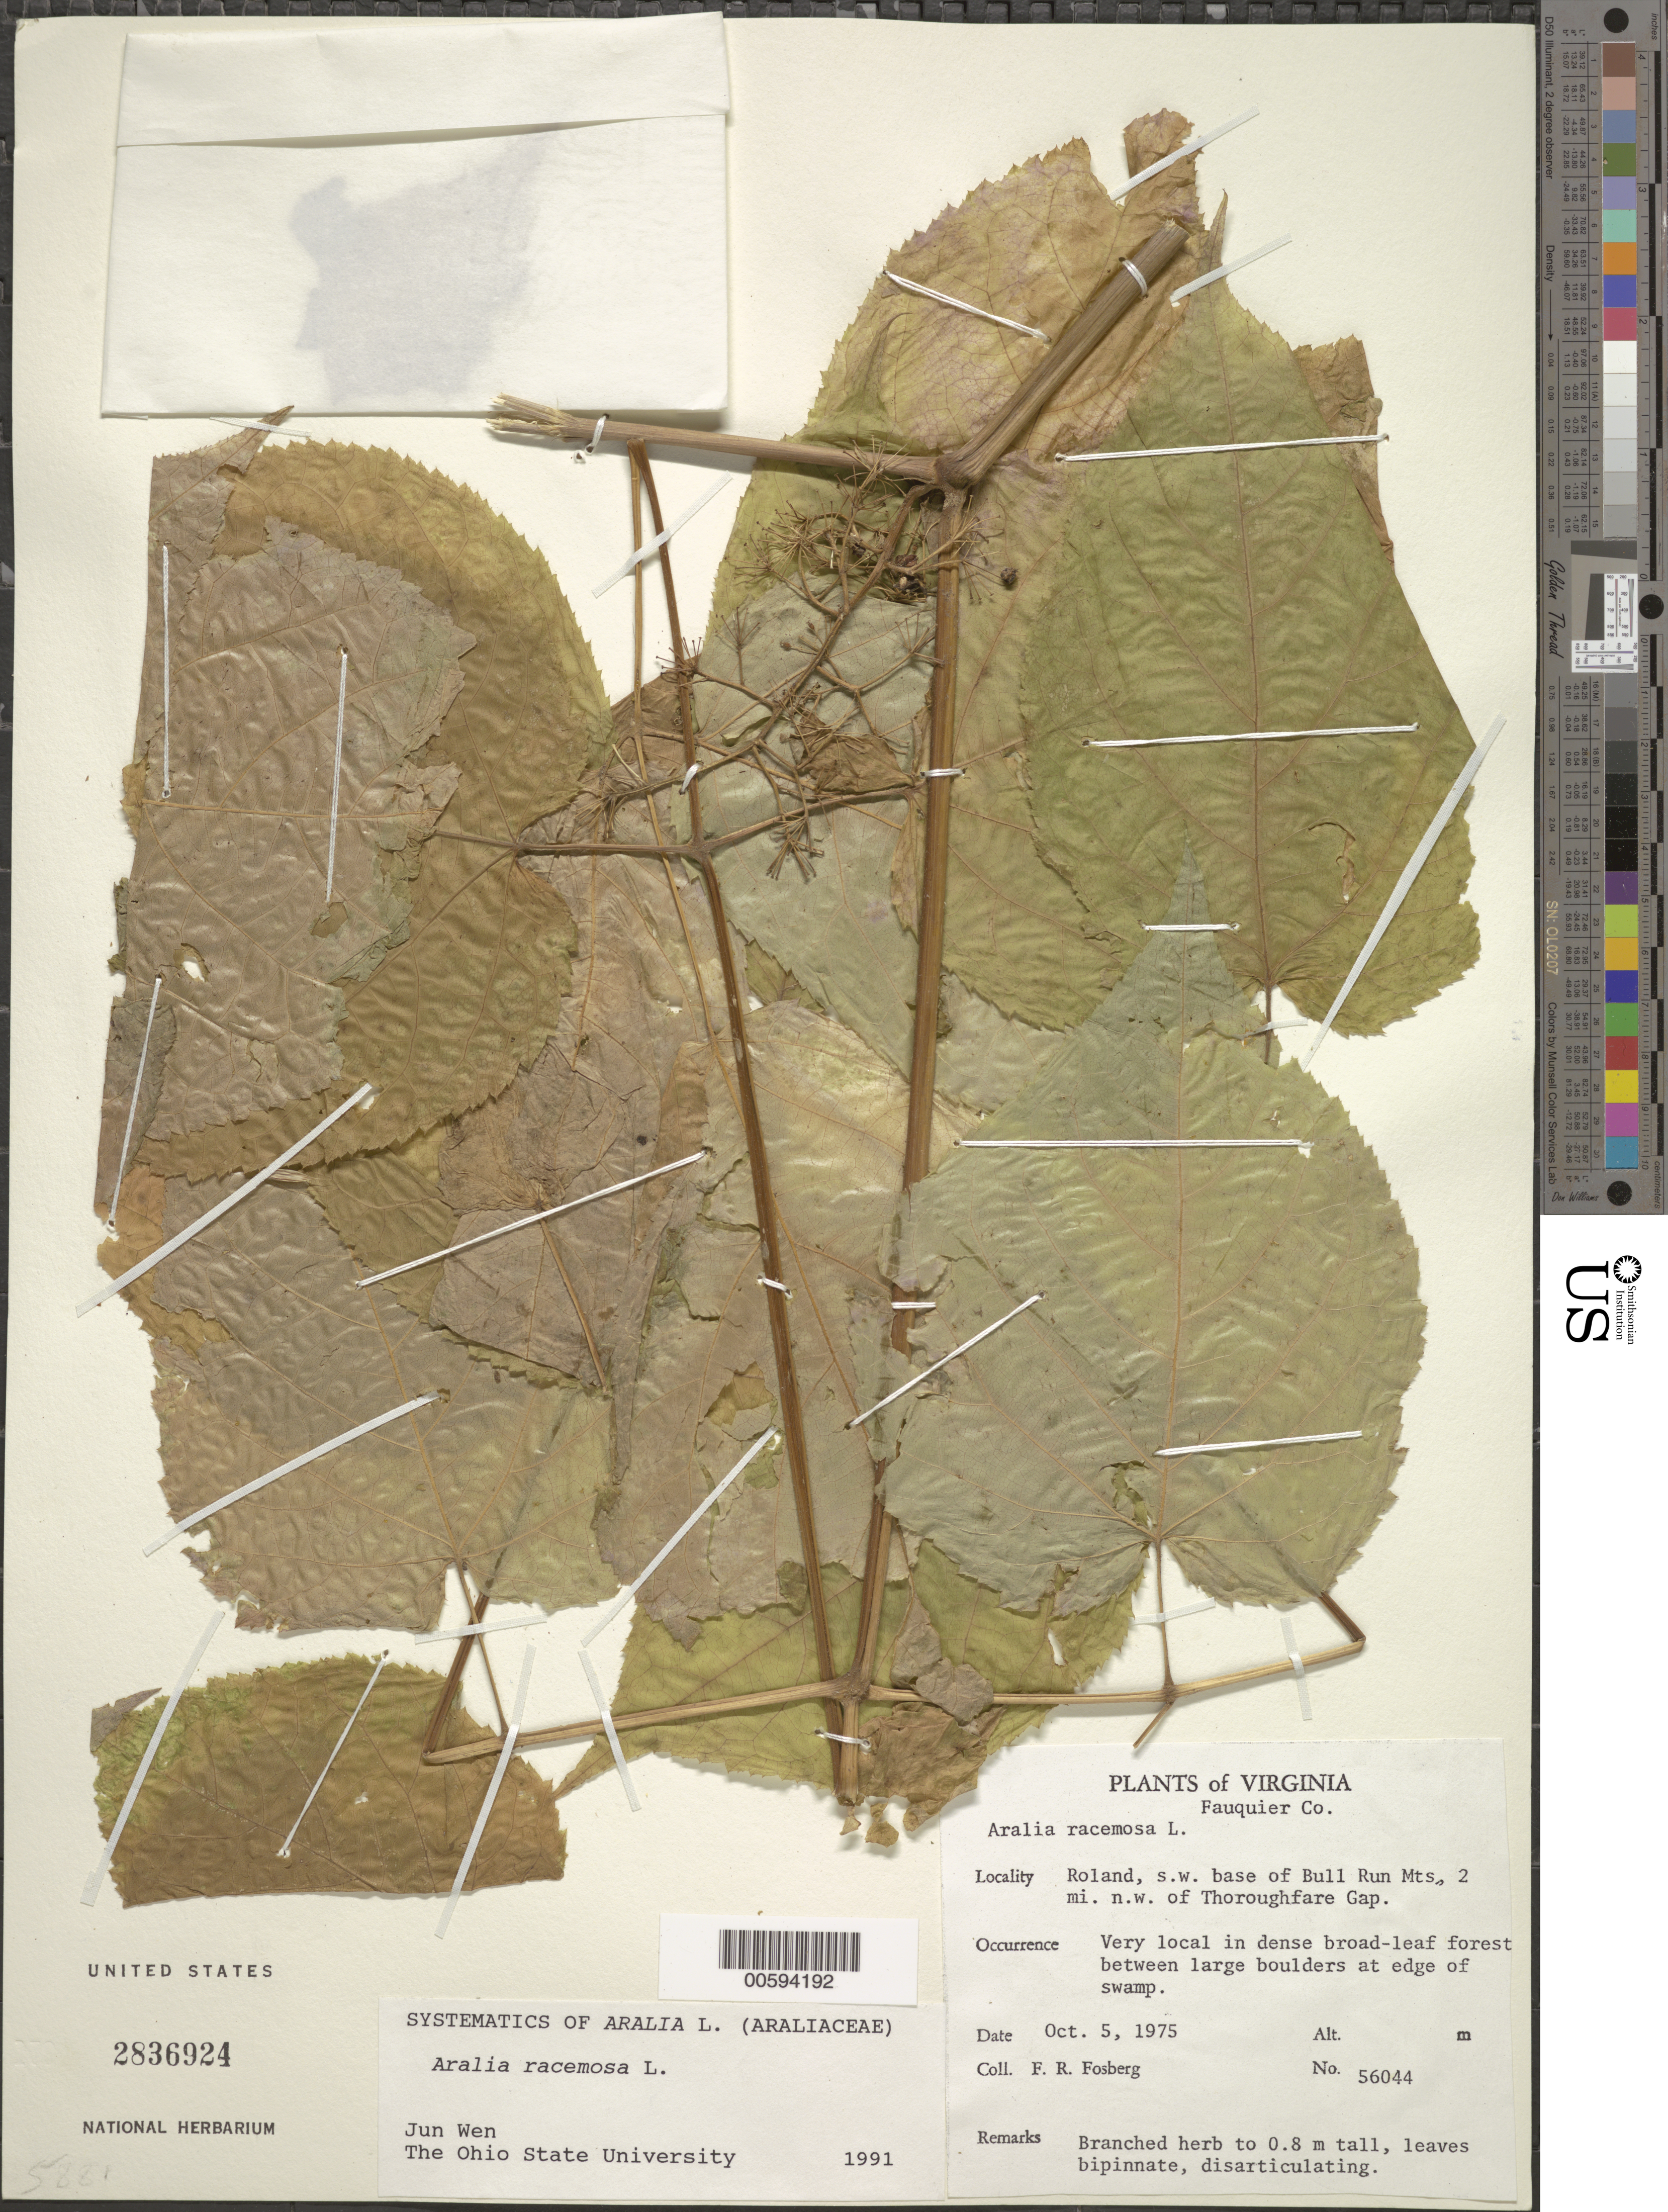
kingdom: Plantae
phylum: Tracheophyta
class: Magnoliopsida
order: Apiales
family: Araliaceae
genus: Aralia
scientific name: Aralia racemosa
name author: L.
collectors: F. R. Fosberg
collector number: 56044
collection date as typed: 05 Oct 1975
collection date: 1975-10-05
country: United States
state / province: Virginia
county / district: Fauquier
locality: Roland, SW of Bull Run Mts, NW of Thoroughfare Gap Bull Run Mts.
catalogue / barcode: US 2836924